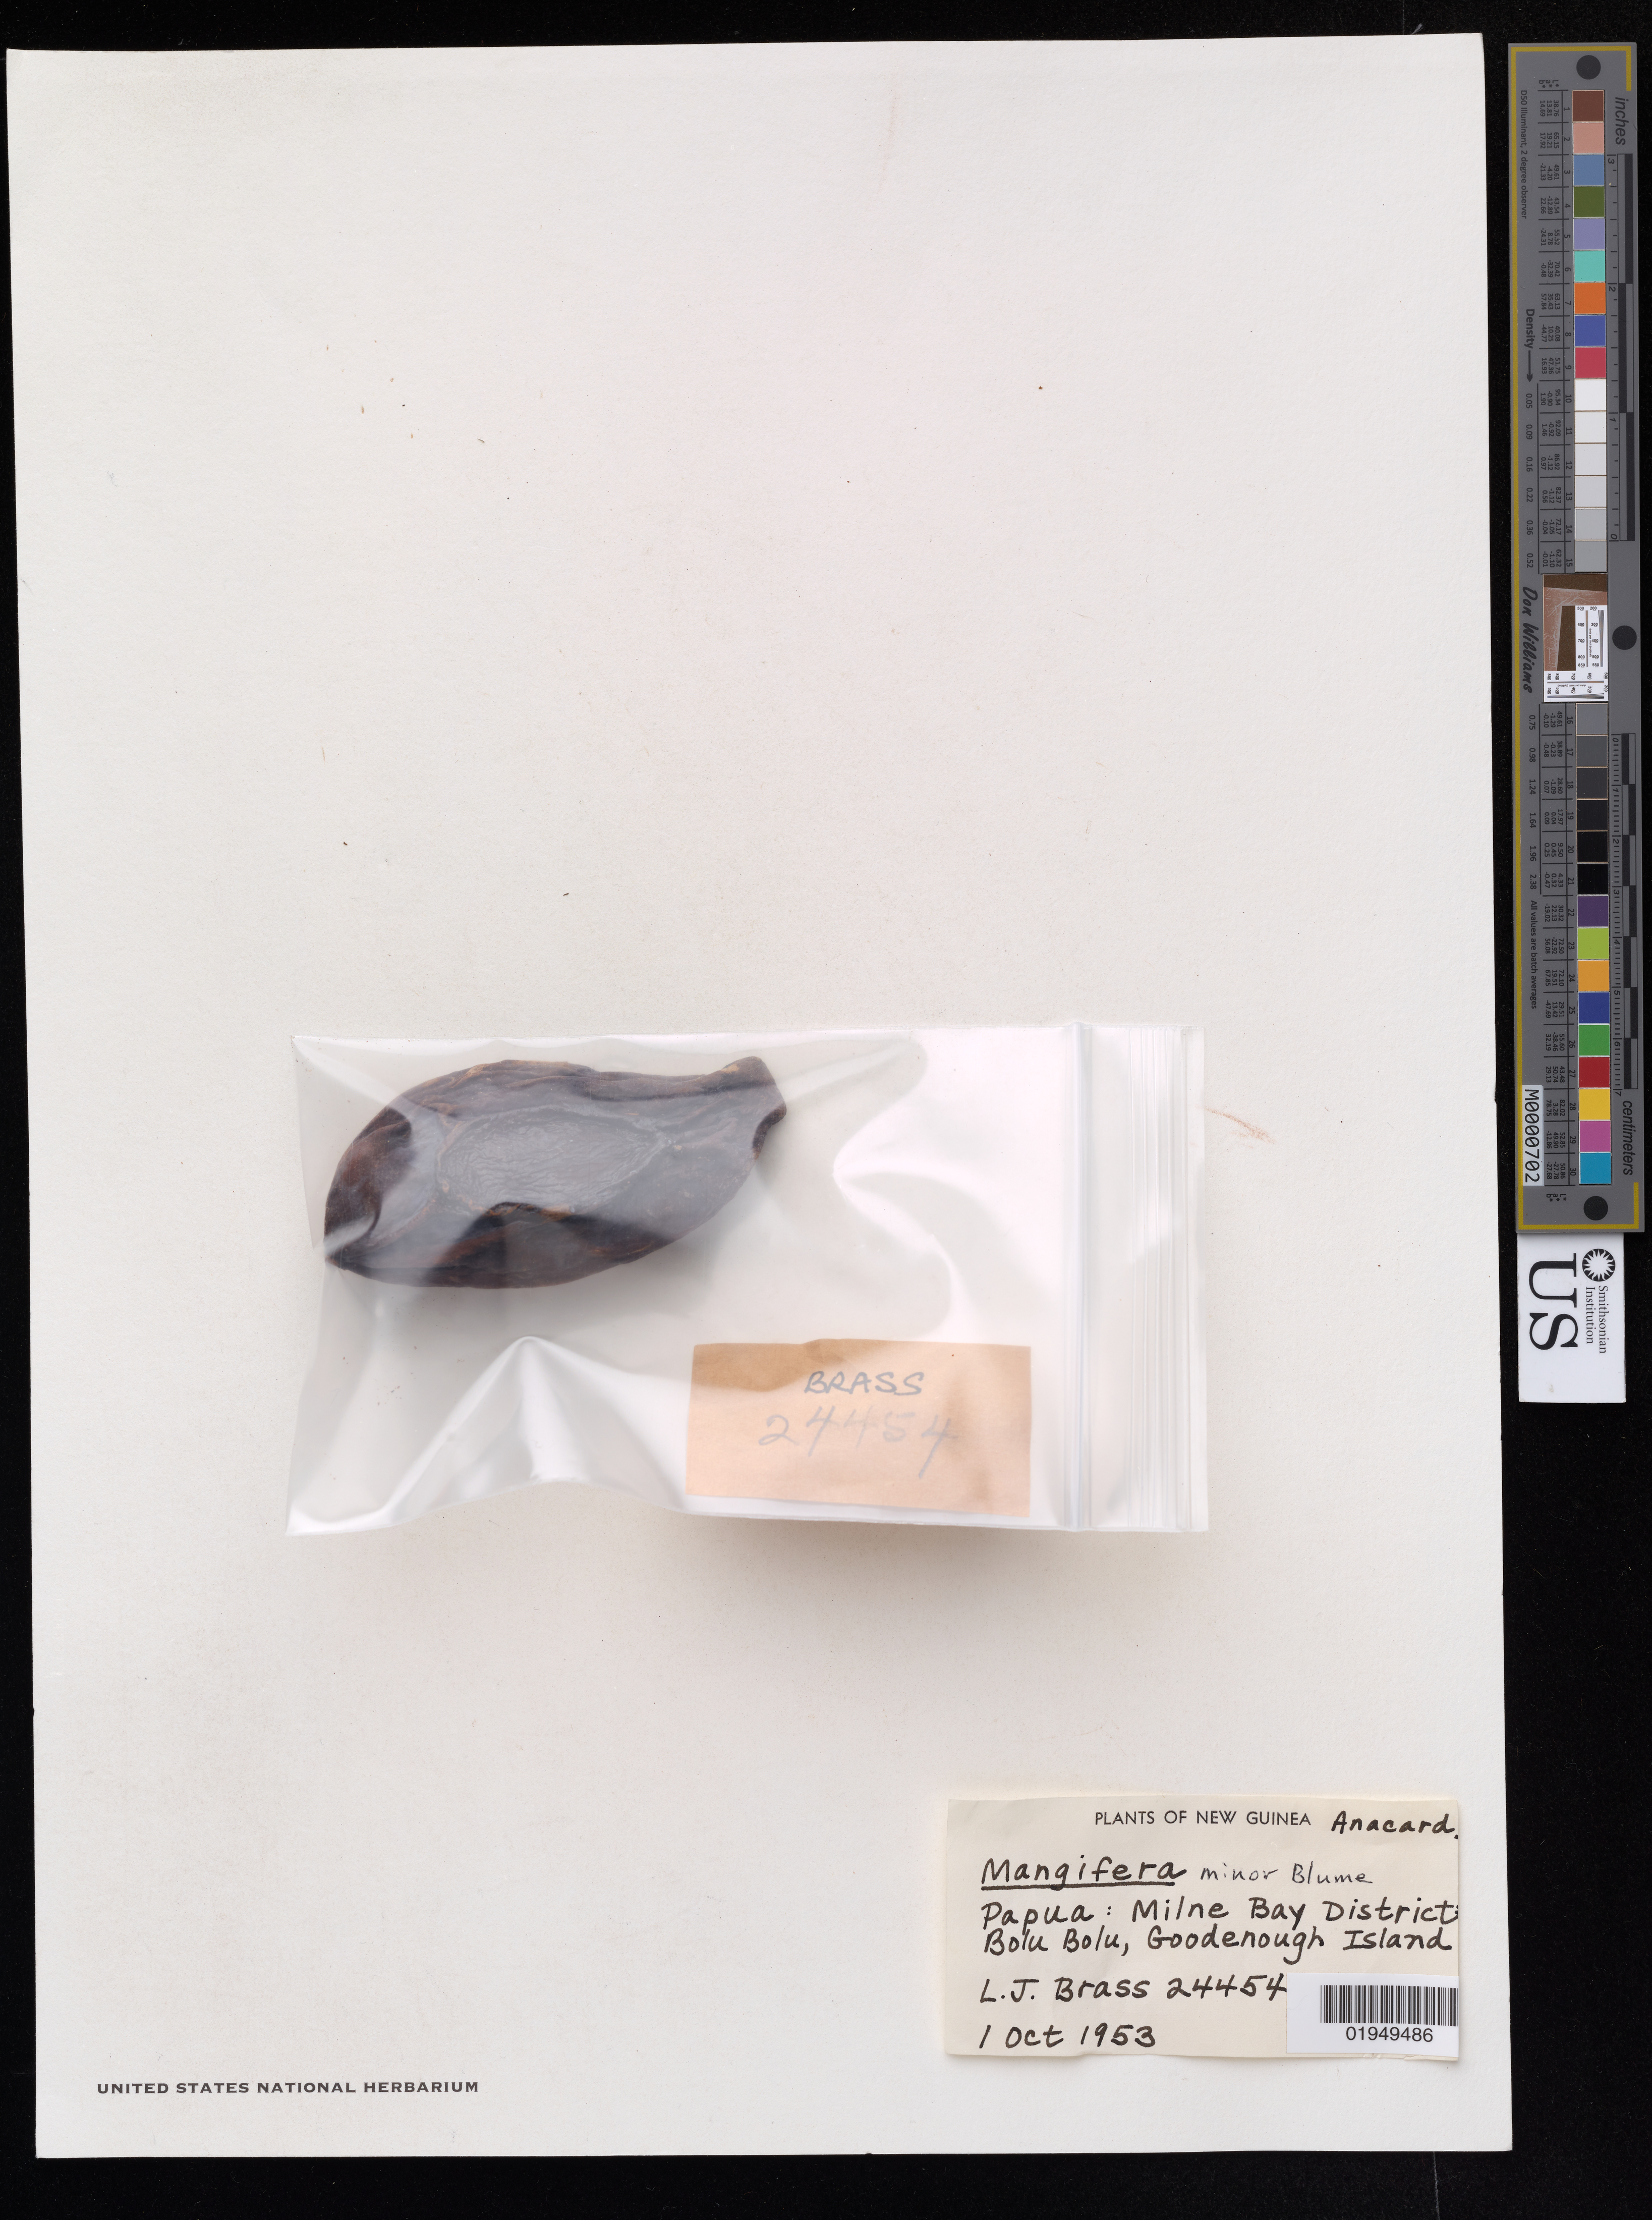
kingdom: Plantae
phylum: Tracheophyta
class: Magnoliopsida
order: Sapindales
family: Anacardiaceae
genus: Mangifera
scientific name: Mangifera minor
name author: Blume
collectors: L. J. Brass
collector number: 24454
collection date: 1953-10-01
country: Papua New Guinea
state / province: Milne Bay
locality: Papua. Milne Bay District. Bolu Bolu, Goodenough Island. New Guinea.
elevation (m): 5